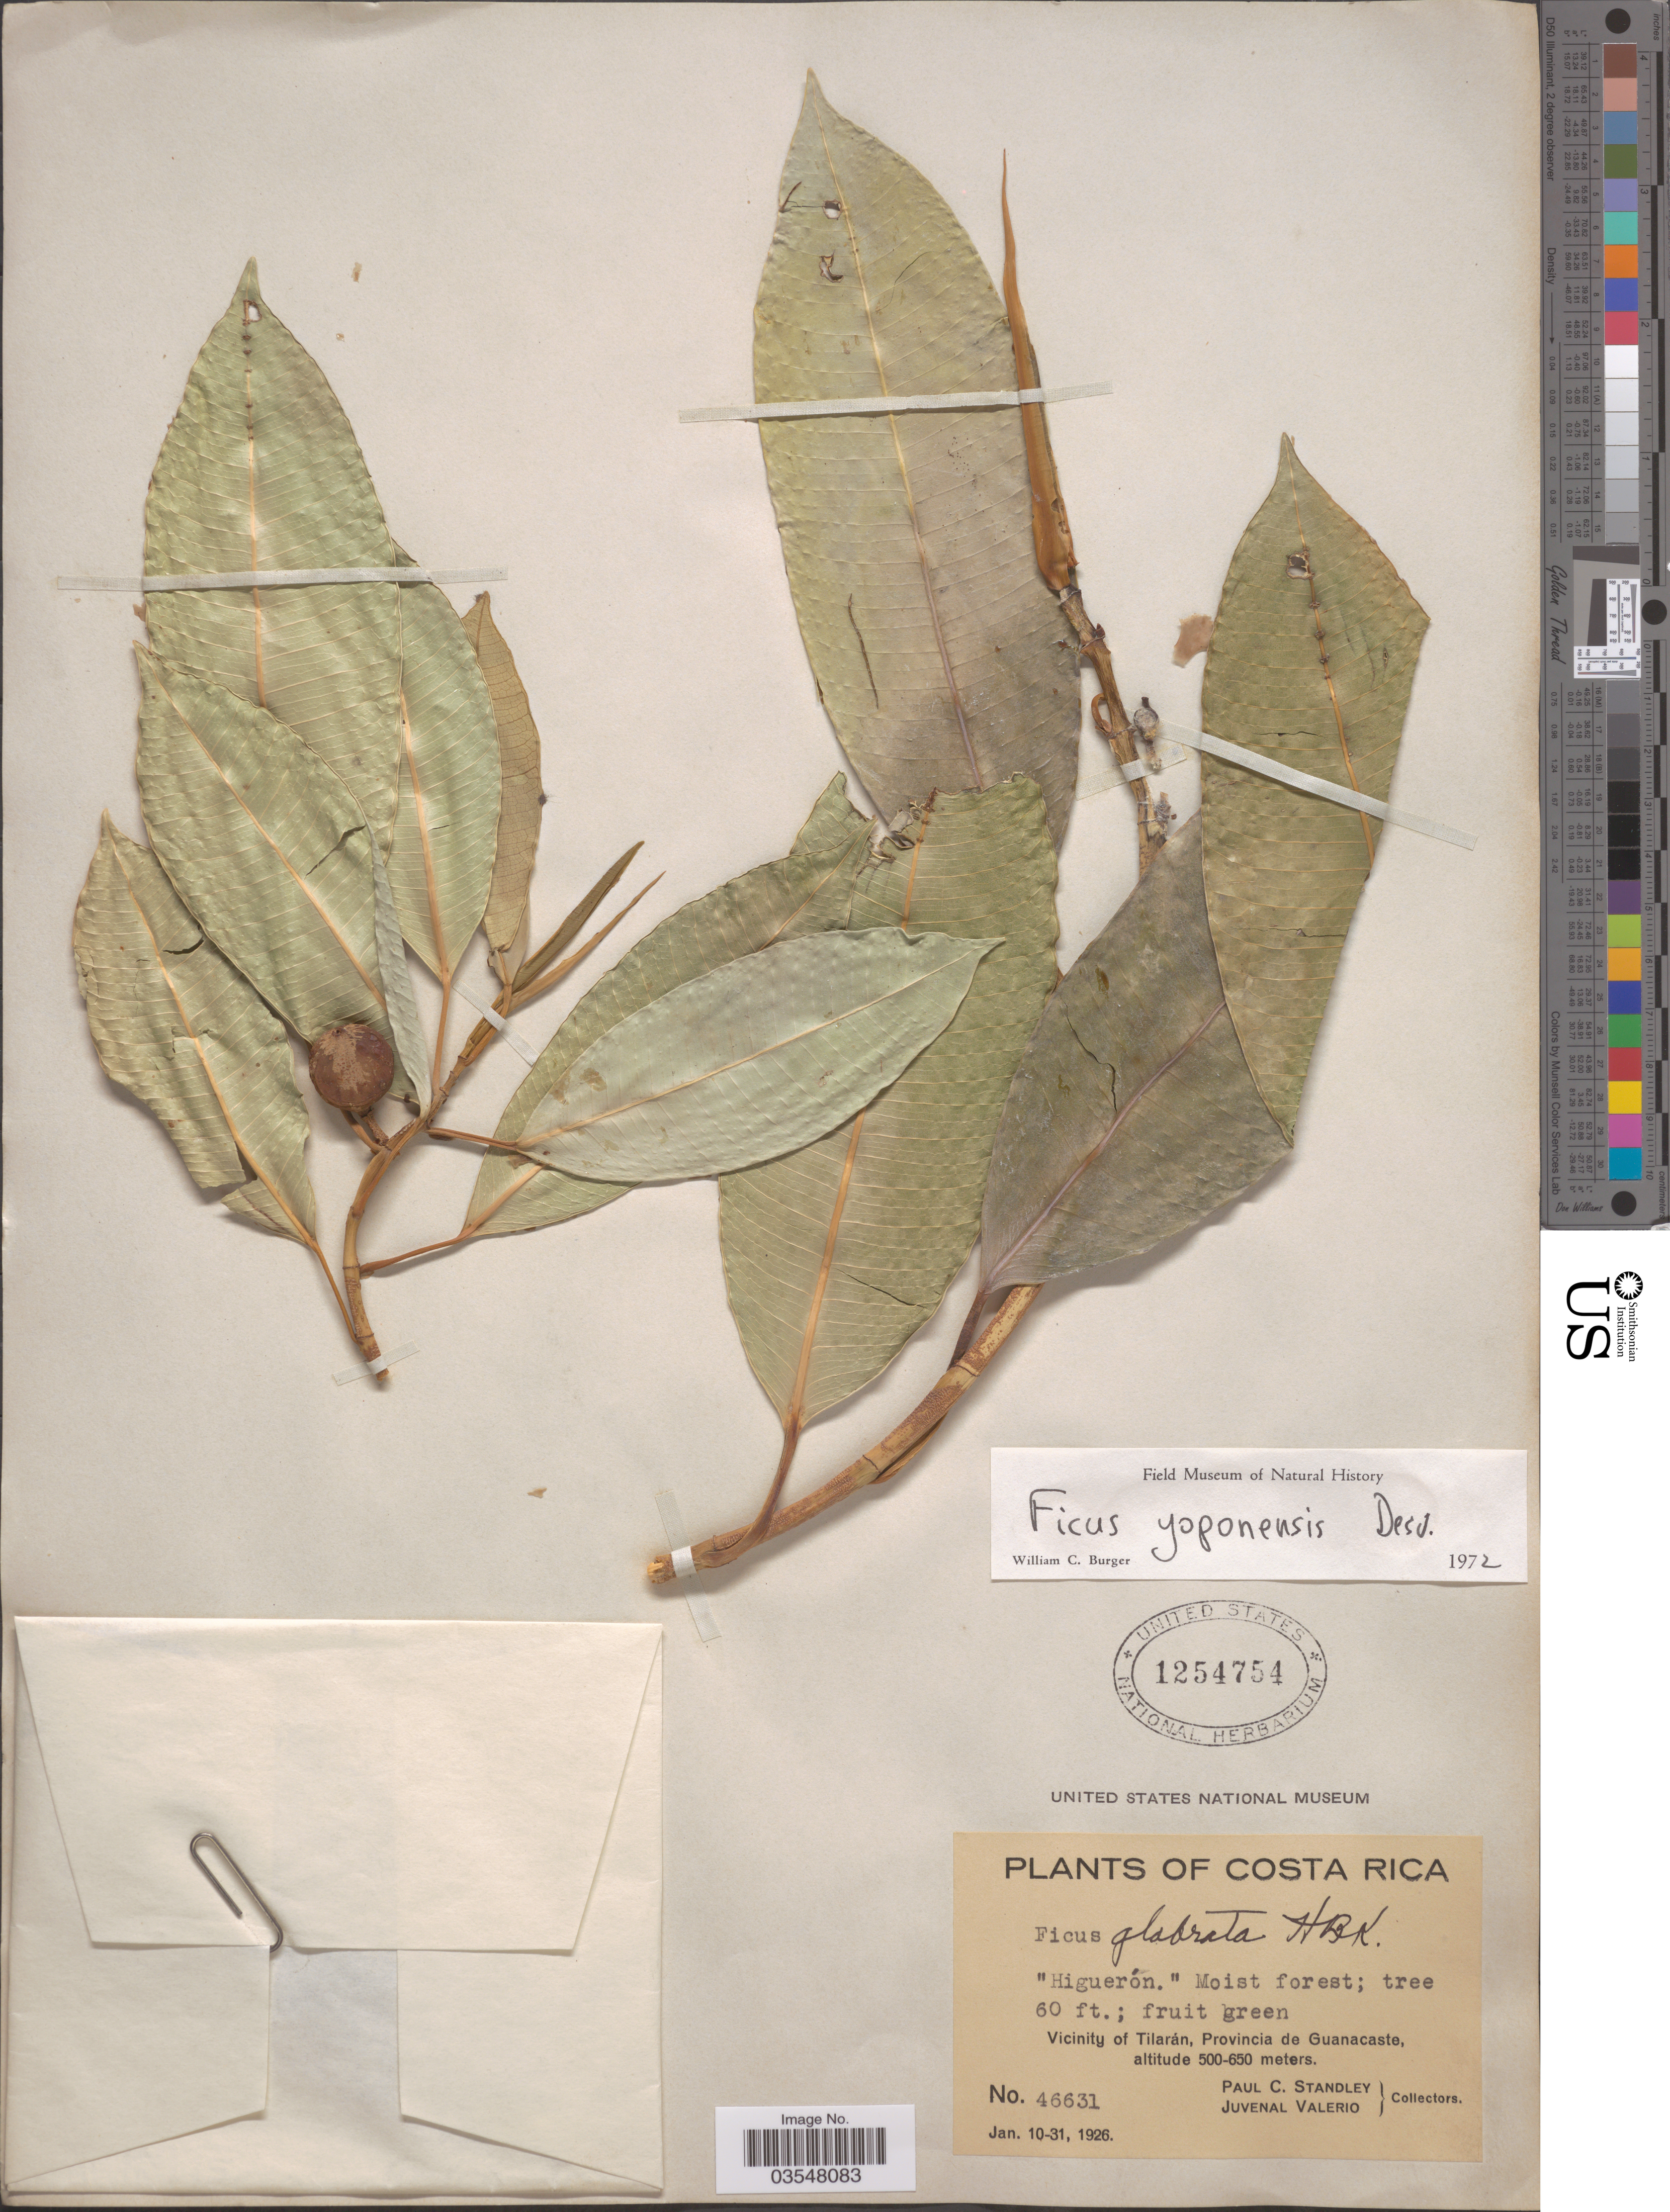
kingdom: Plantae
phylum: Tracheophyta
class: Magnoliopsida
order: Rosales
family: Moraceae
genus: Ficus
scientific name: Ficus yoponensis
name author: Desv.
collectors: P. C. Standley & J. Valerio R.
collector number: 46631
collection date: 1926-01-10/1926-01-31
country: Costa Rica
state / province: Guanacaste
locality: Vicinity of Tilarán.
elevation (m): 500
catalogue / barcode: US 1254754